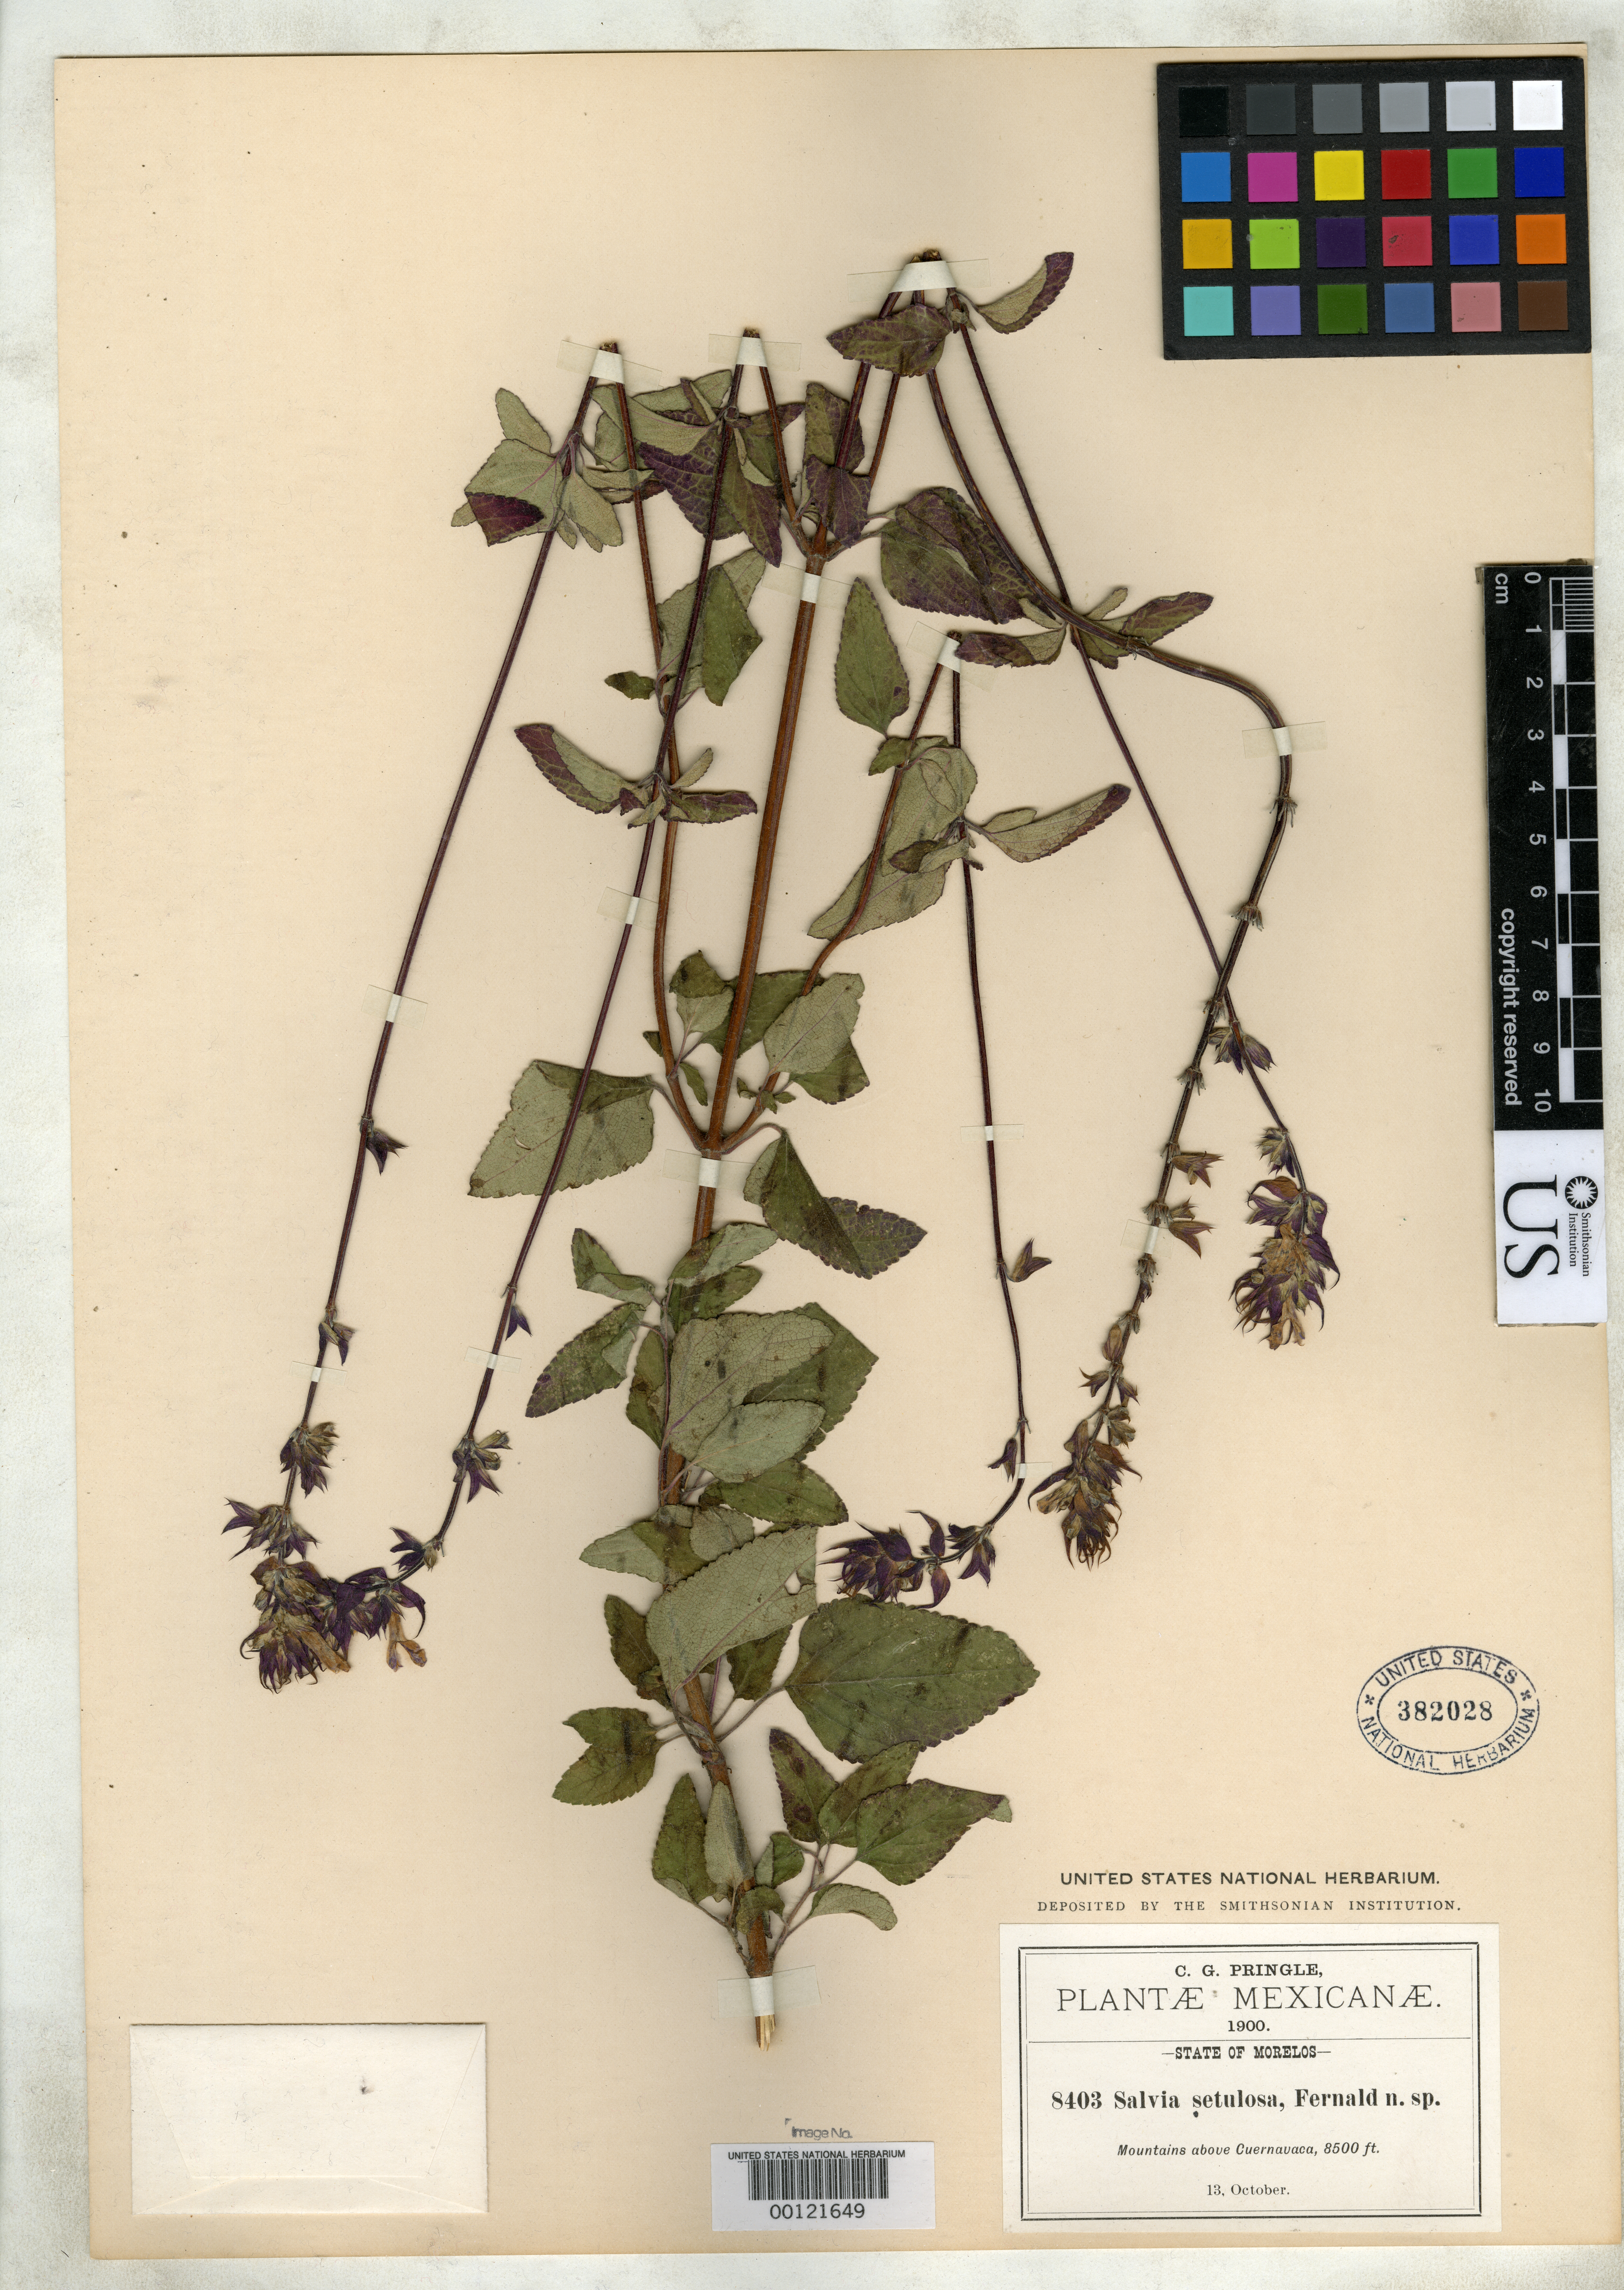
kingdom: Plantae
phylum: Tracheophyta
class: Magnoliopsida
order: Lamiales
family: Lamiaceae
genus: Salvia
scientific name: Salvia setulosa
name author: Fernald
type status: Isolectotype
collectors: C. G. Pringle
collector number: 8403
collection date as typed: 13 Oct 1900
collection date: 1900-10-13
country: Mexico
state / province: Morelos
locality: Mountains above Cuernavaca.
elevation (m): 2591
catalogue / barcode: US 382028